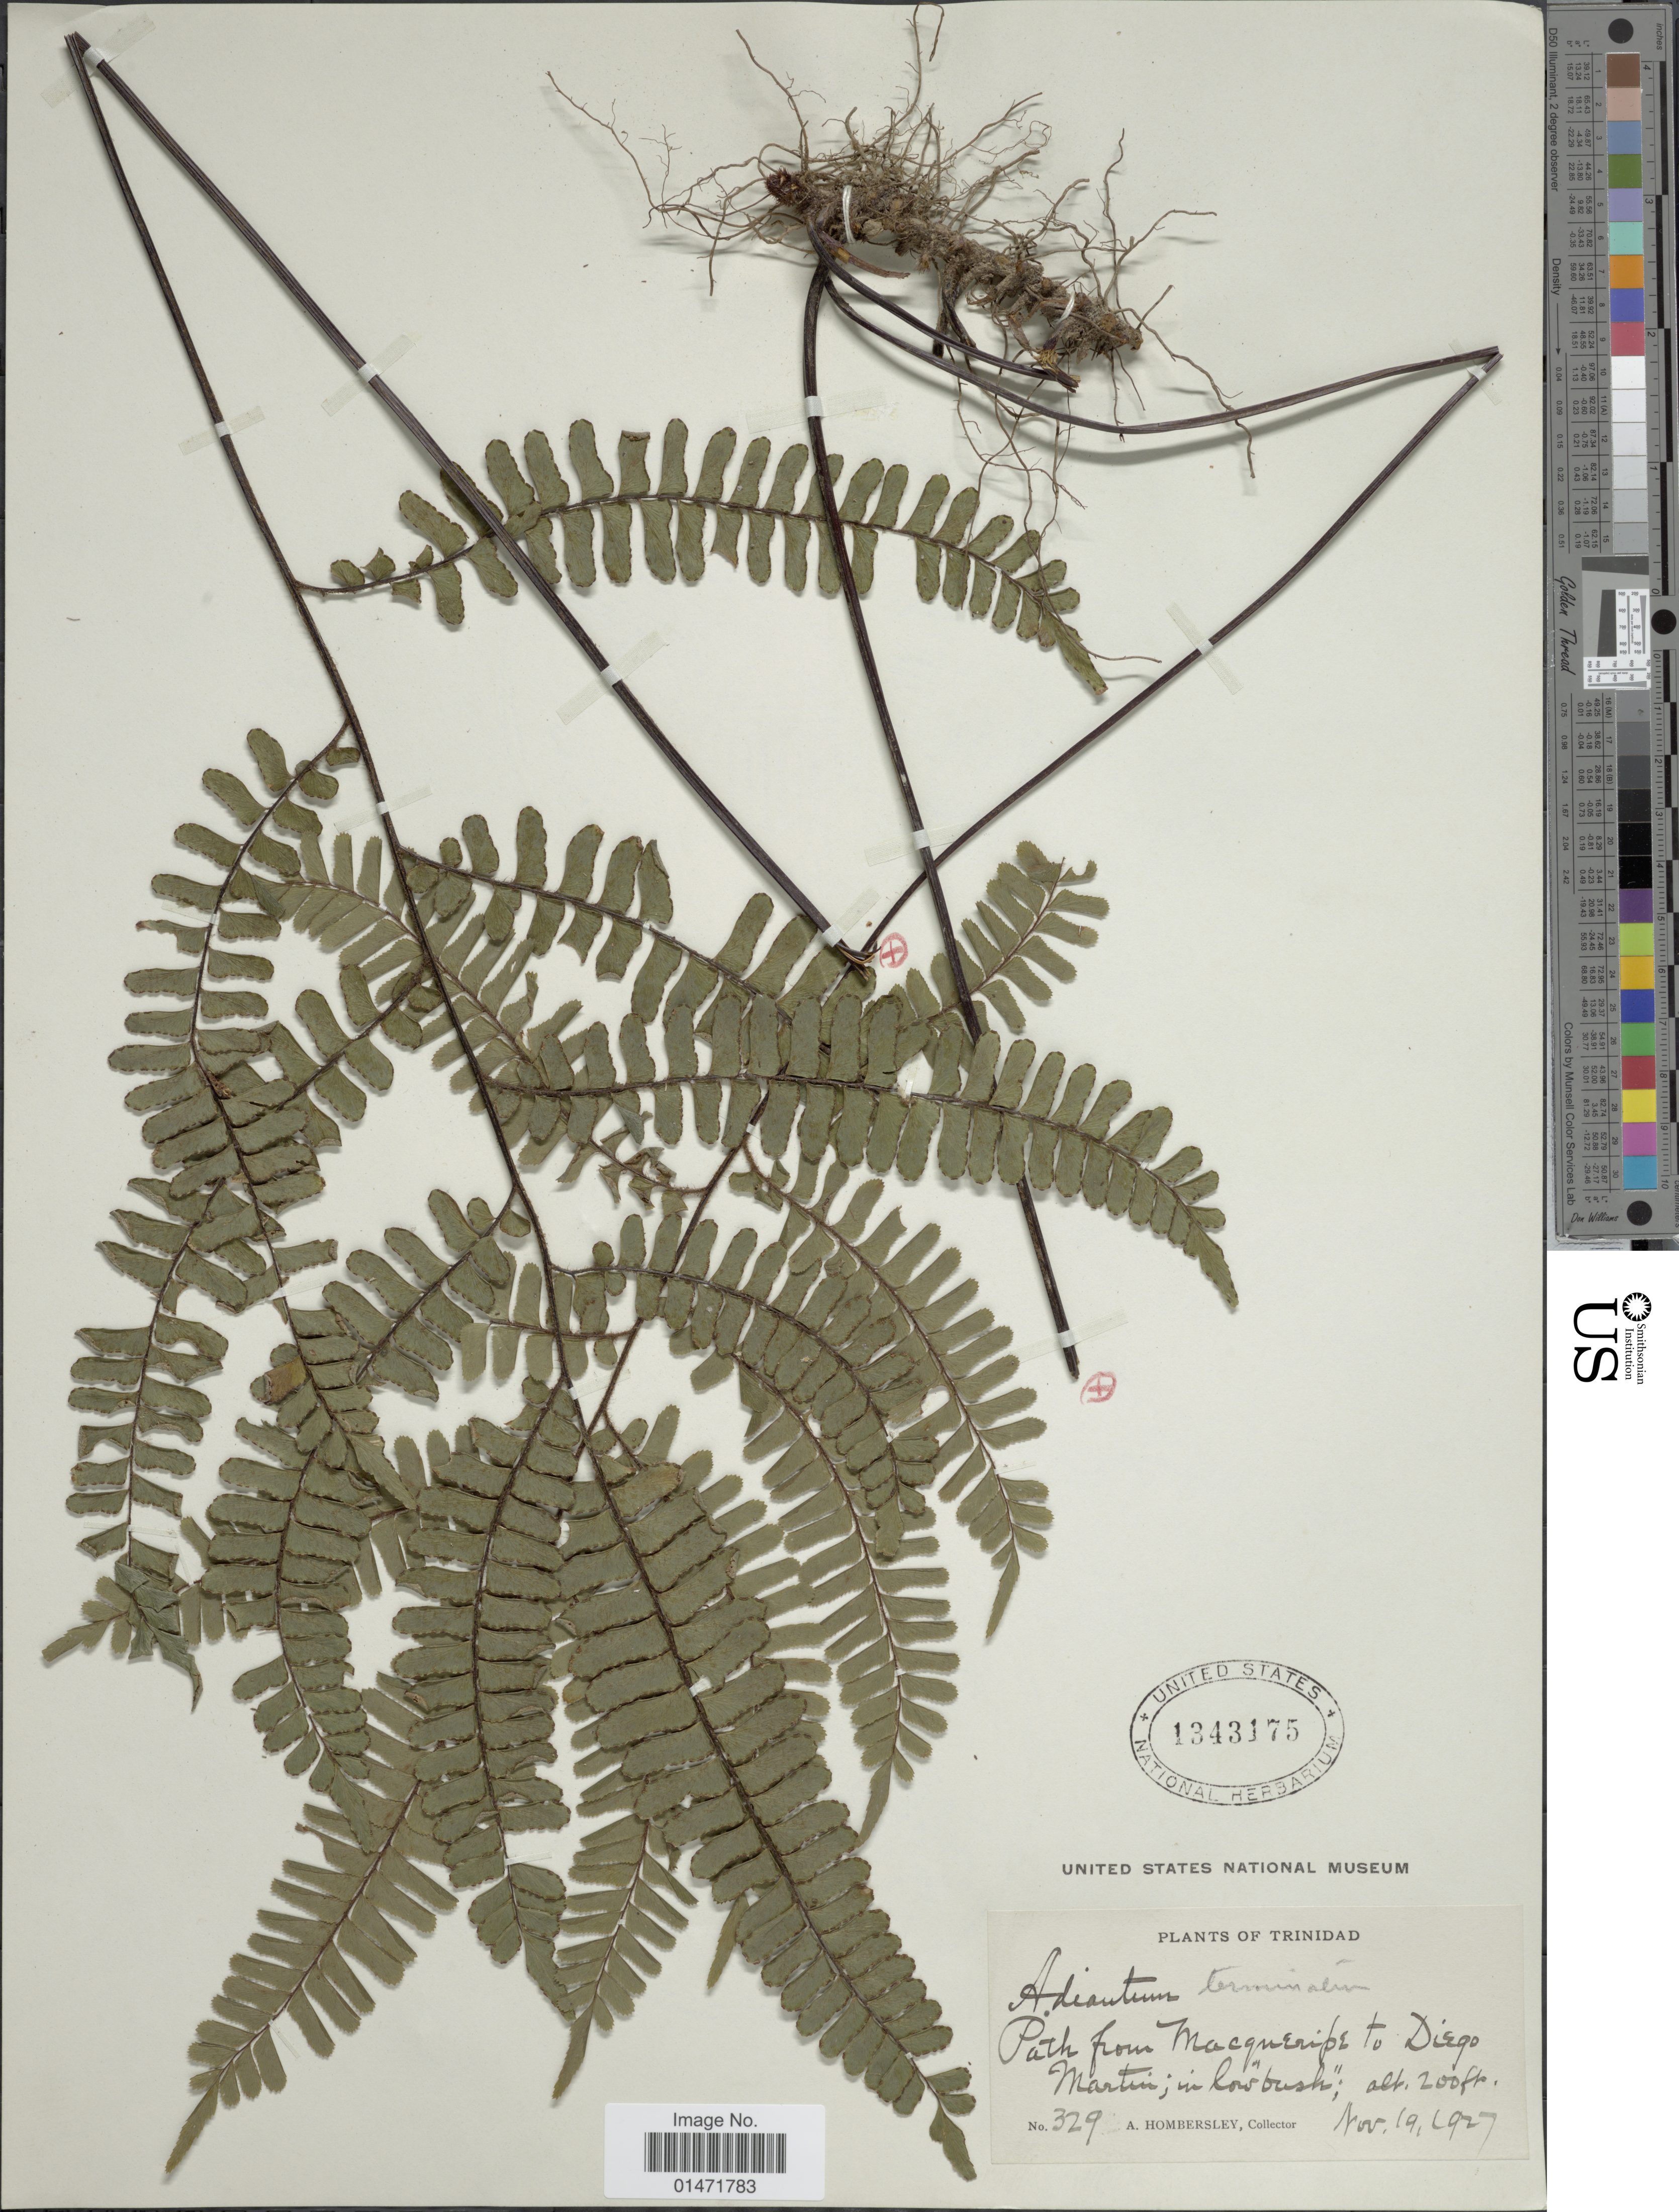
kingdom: Plantae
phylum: Tracheophyta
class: Polypodiopsida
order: Polypodiales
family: Pteridaceae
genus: Adiantum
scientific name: Adiantum terminatum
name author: Kunze ex Miq.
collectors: A. Hombersley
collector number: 329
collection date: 1927-11-19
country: Trinidad and Tobago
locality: Trinidad. Path from Macqueripe to Diego Martin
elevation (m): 61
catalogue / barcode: US 1343175